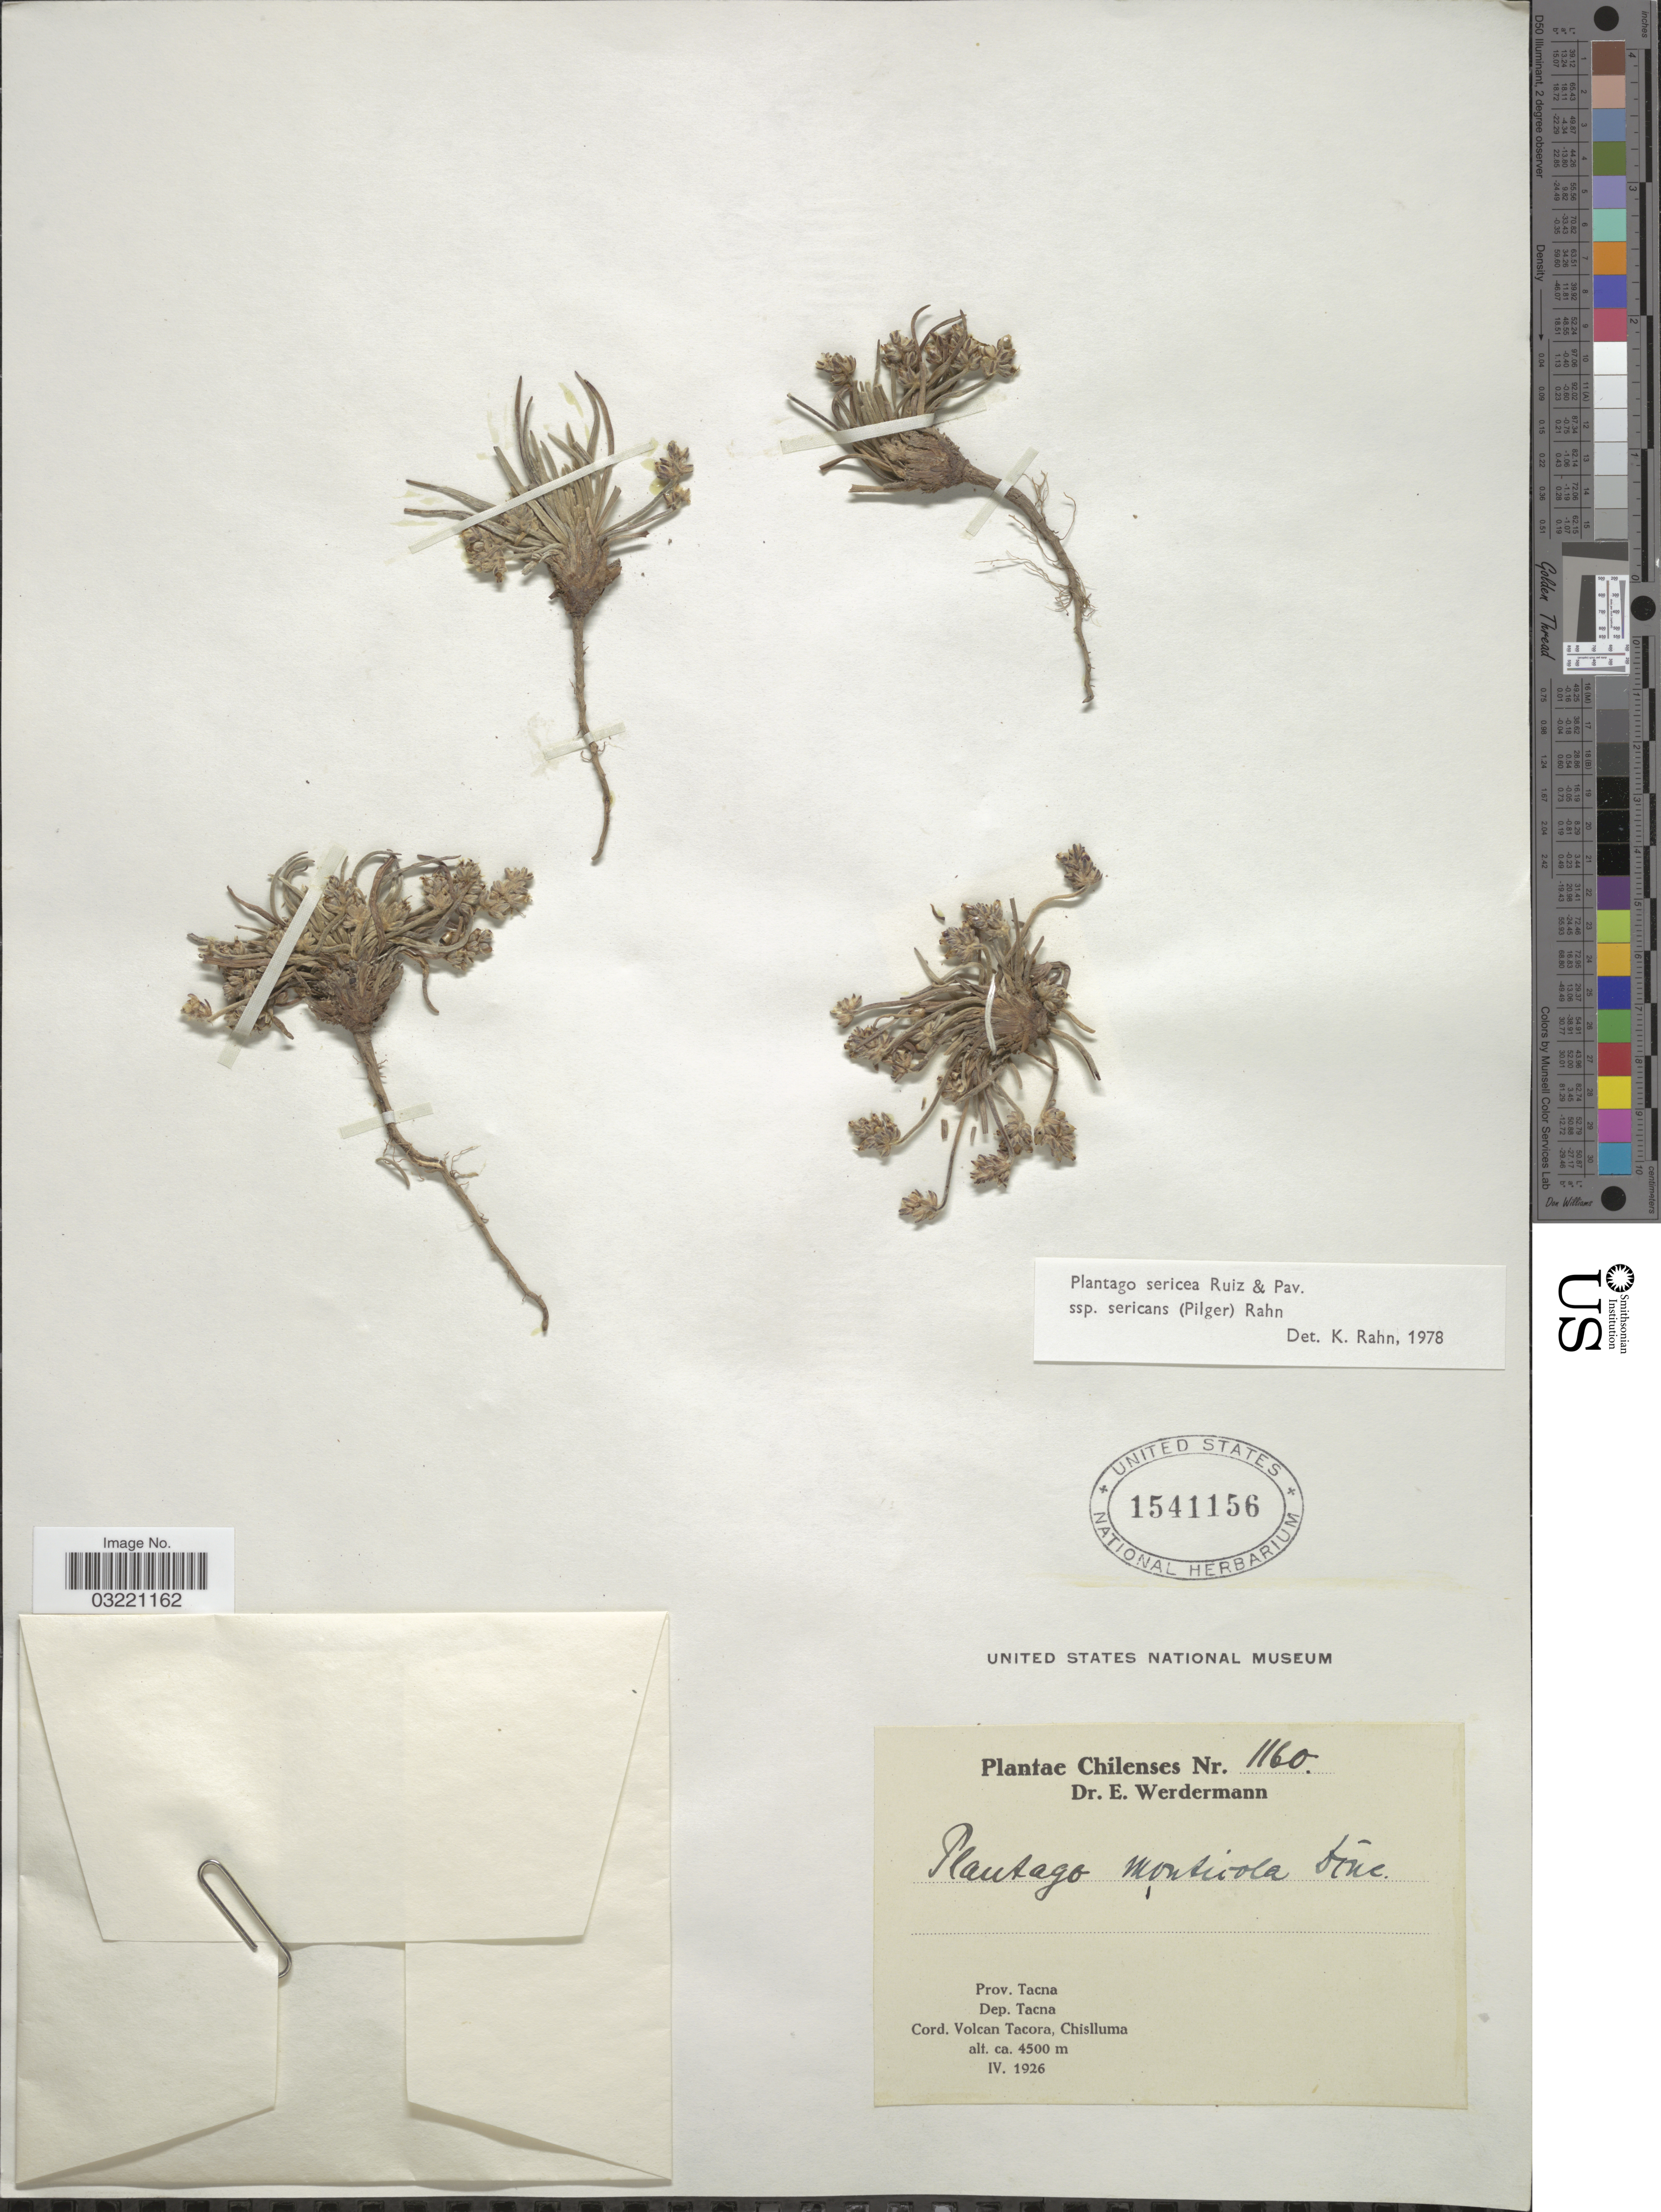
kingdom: Plantae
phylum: Tracheophyta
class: Magnoliopsida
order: Lamiales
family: Plantaginaceae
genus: Plantago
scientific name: Plantago sericea subsp. sericans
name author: (Pilg.) Rahn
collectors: E. Werdermann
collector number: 1160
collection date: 1926-04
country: Peru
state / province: Tacna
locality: Dep. Tacna. Cord. Volcan Tacora, Chislluma.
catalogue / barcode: US 1541156